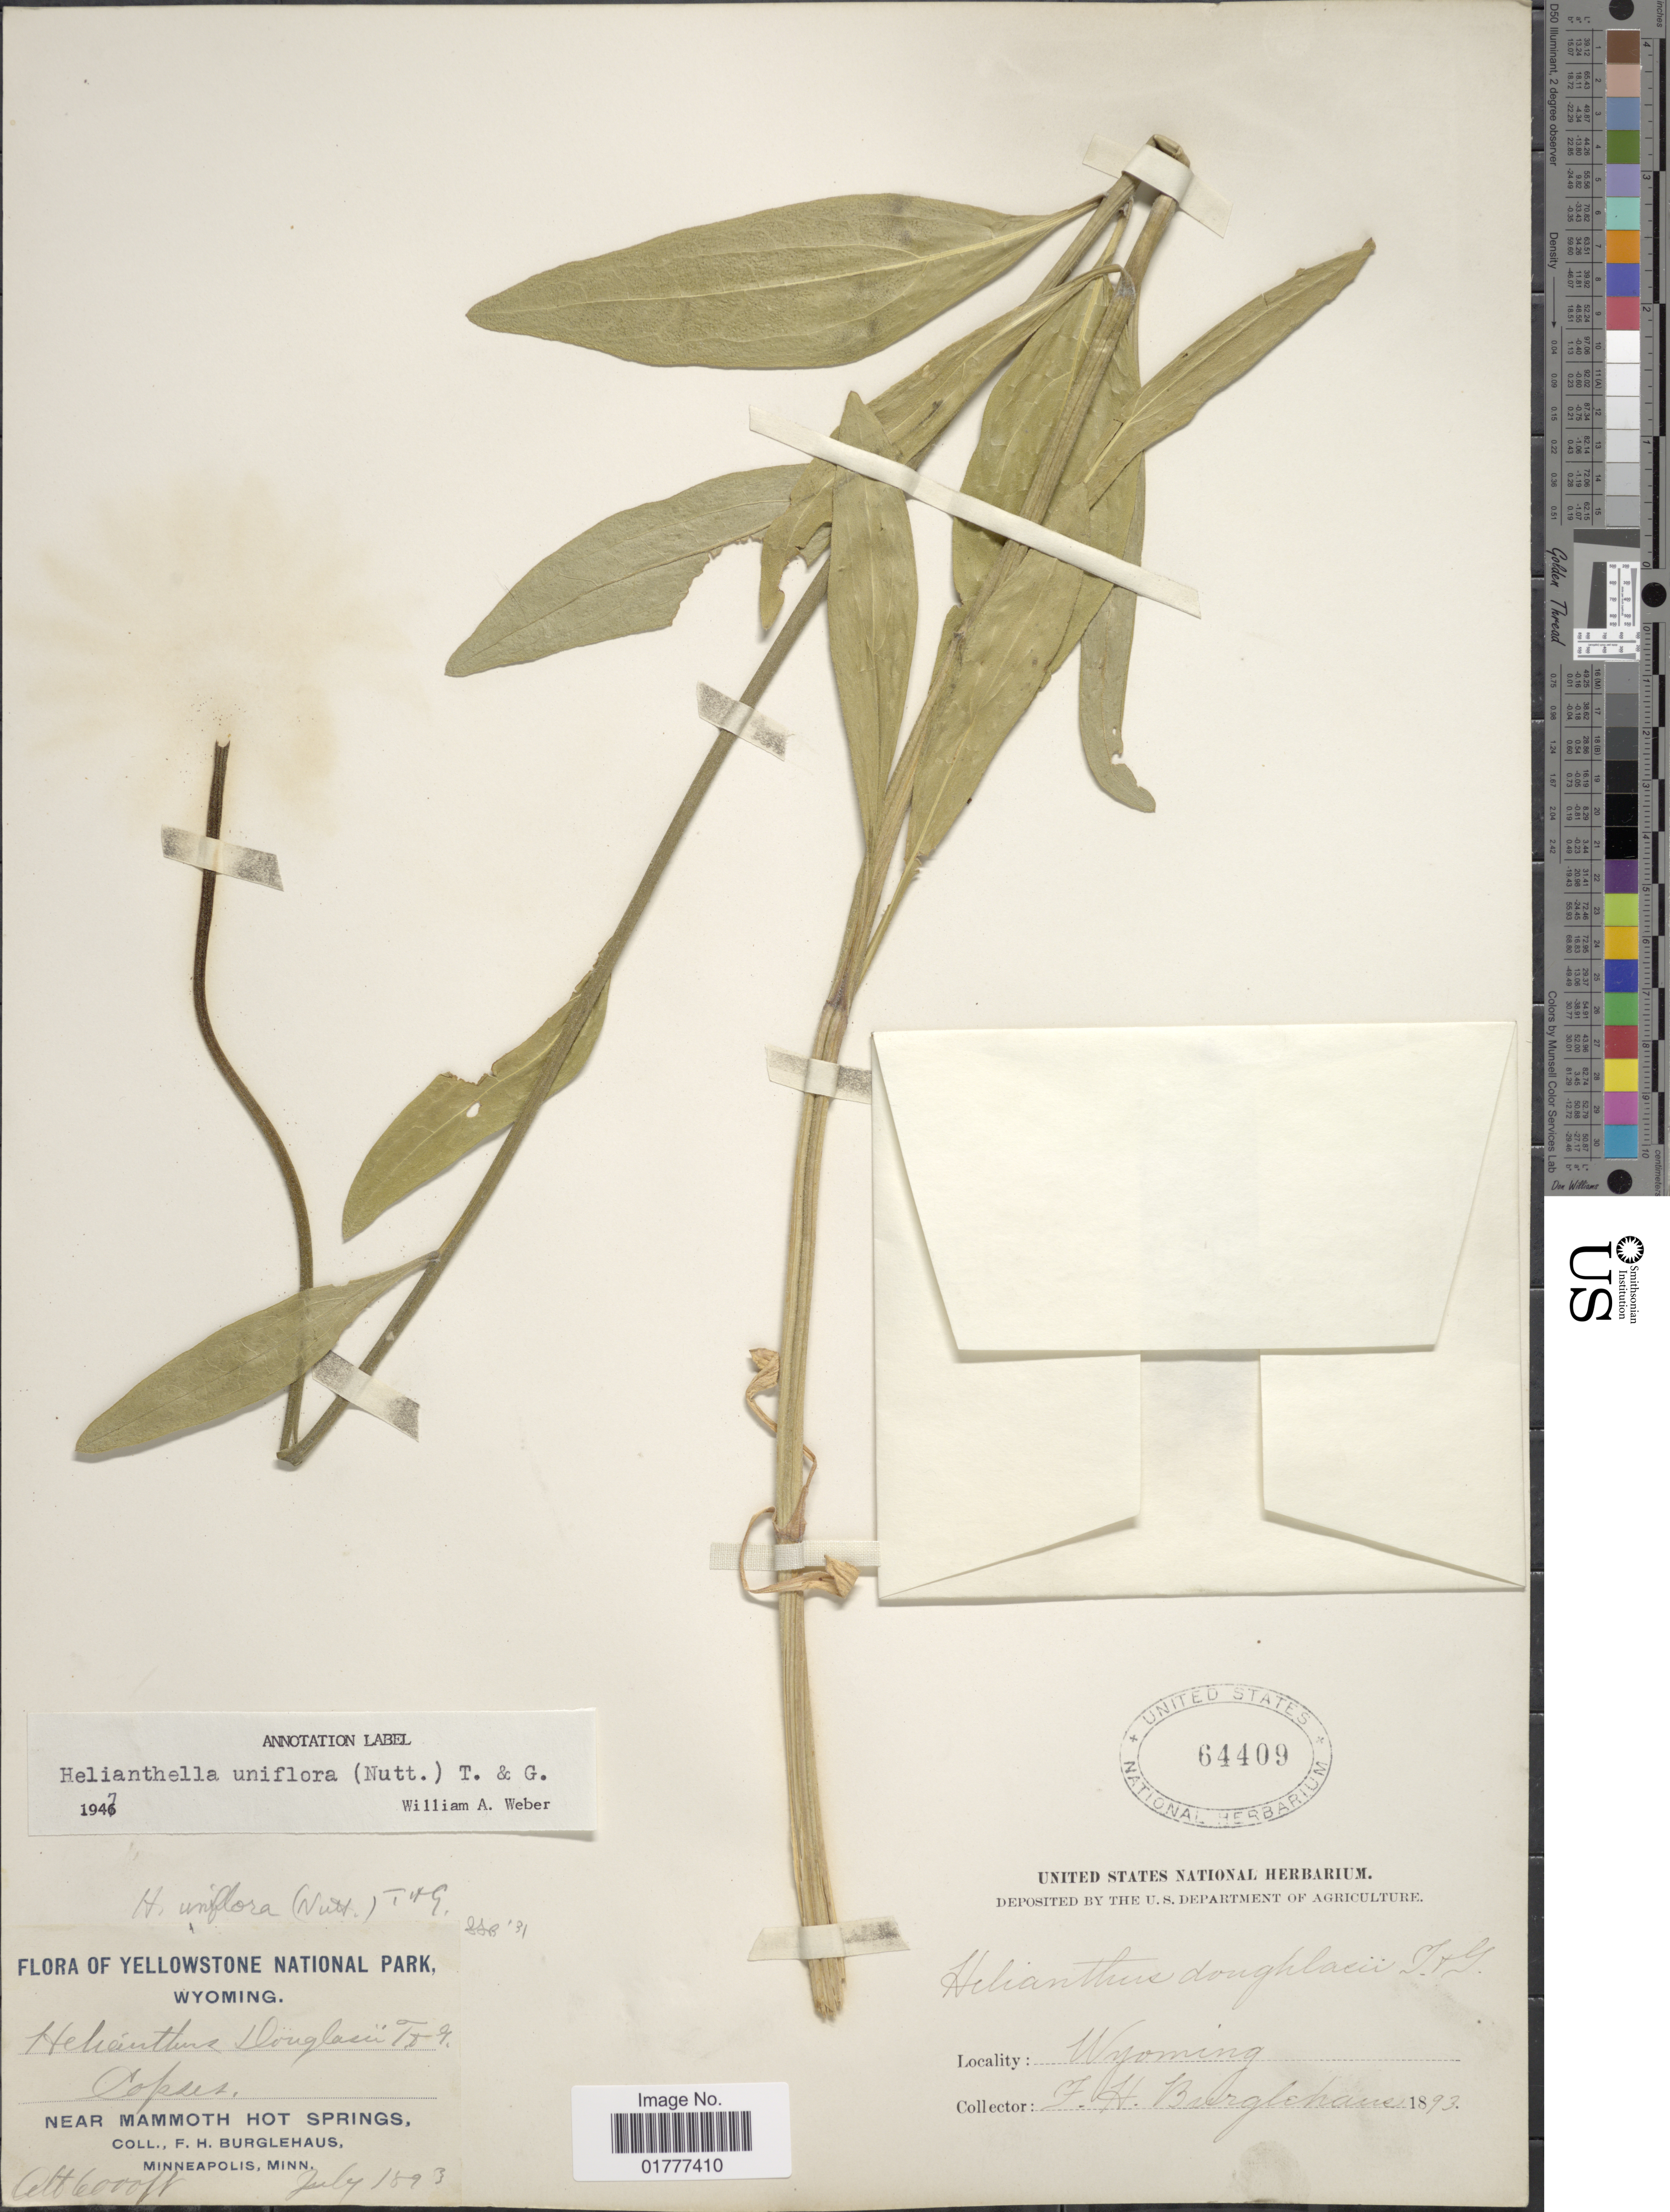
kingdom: Plantae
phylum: Tracheophyta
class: Magnoliopsida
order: Asterales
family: Asteraceae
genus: Helianthella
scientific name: Helianthella uniflora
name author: Torr. & A. Gray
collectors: F. Burglehaus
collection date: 1893-07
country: United States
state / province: Wyoming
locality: Yellowstone National Park, near Mammoth Hot Springs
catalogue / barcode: US 64409